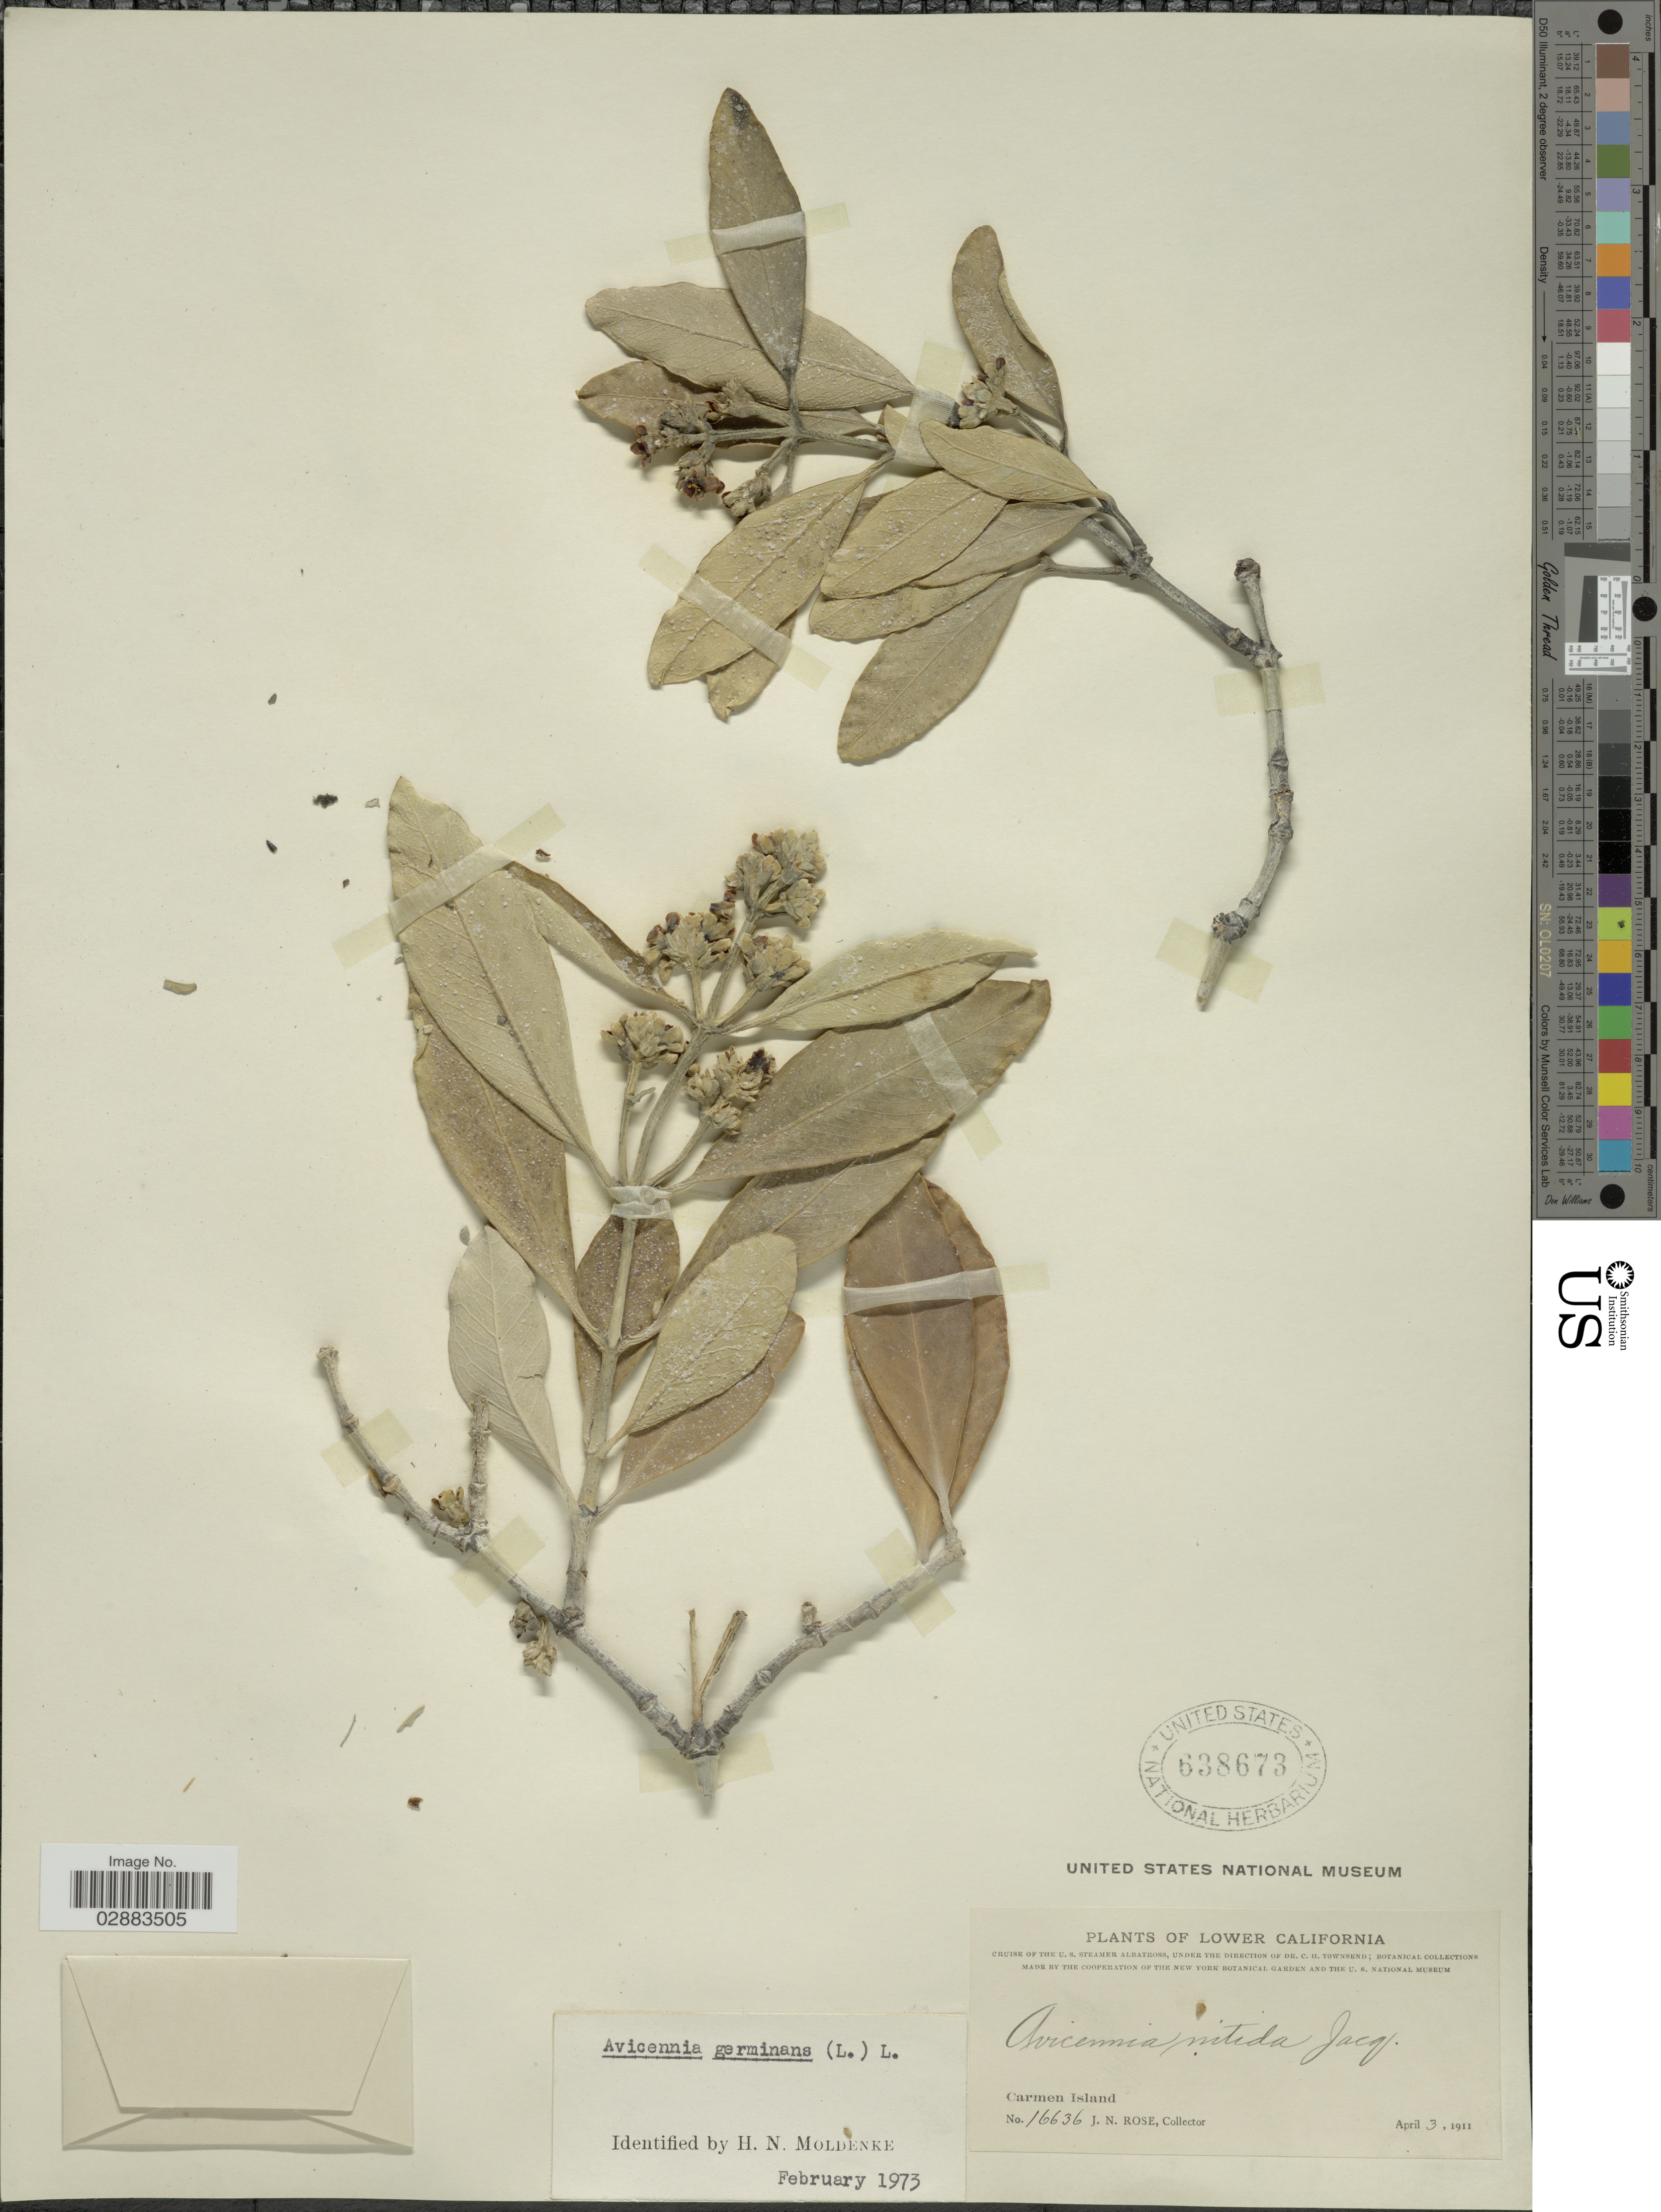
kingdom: Plantae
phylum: Tracheophyta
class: Magnoliopsida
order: Lamiales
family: Acanthaceae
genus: Avicennia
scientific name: Avicennia germinans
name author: (L.) L.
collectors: J. N. Rose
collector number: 16636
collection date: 1911-04-03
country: Mexico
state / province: Baja California Sur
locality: Lower California. Carmen Island.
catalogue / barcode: US 638673